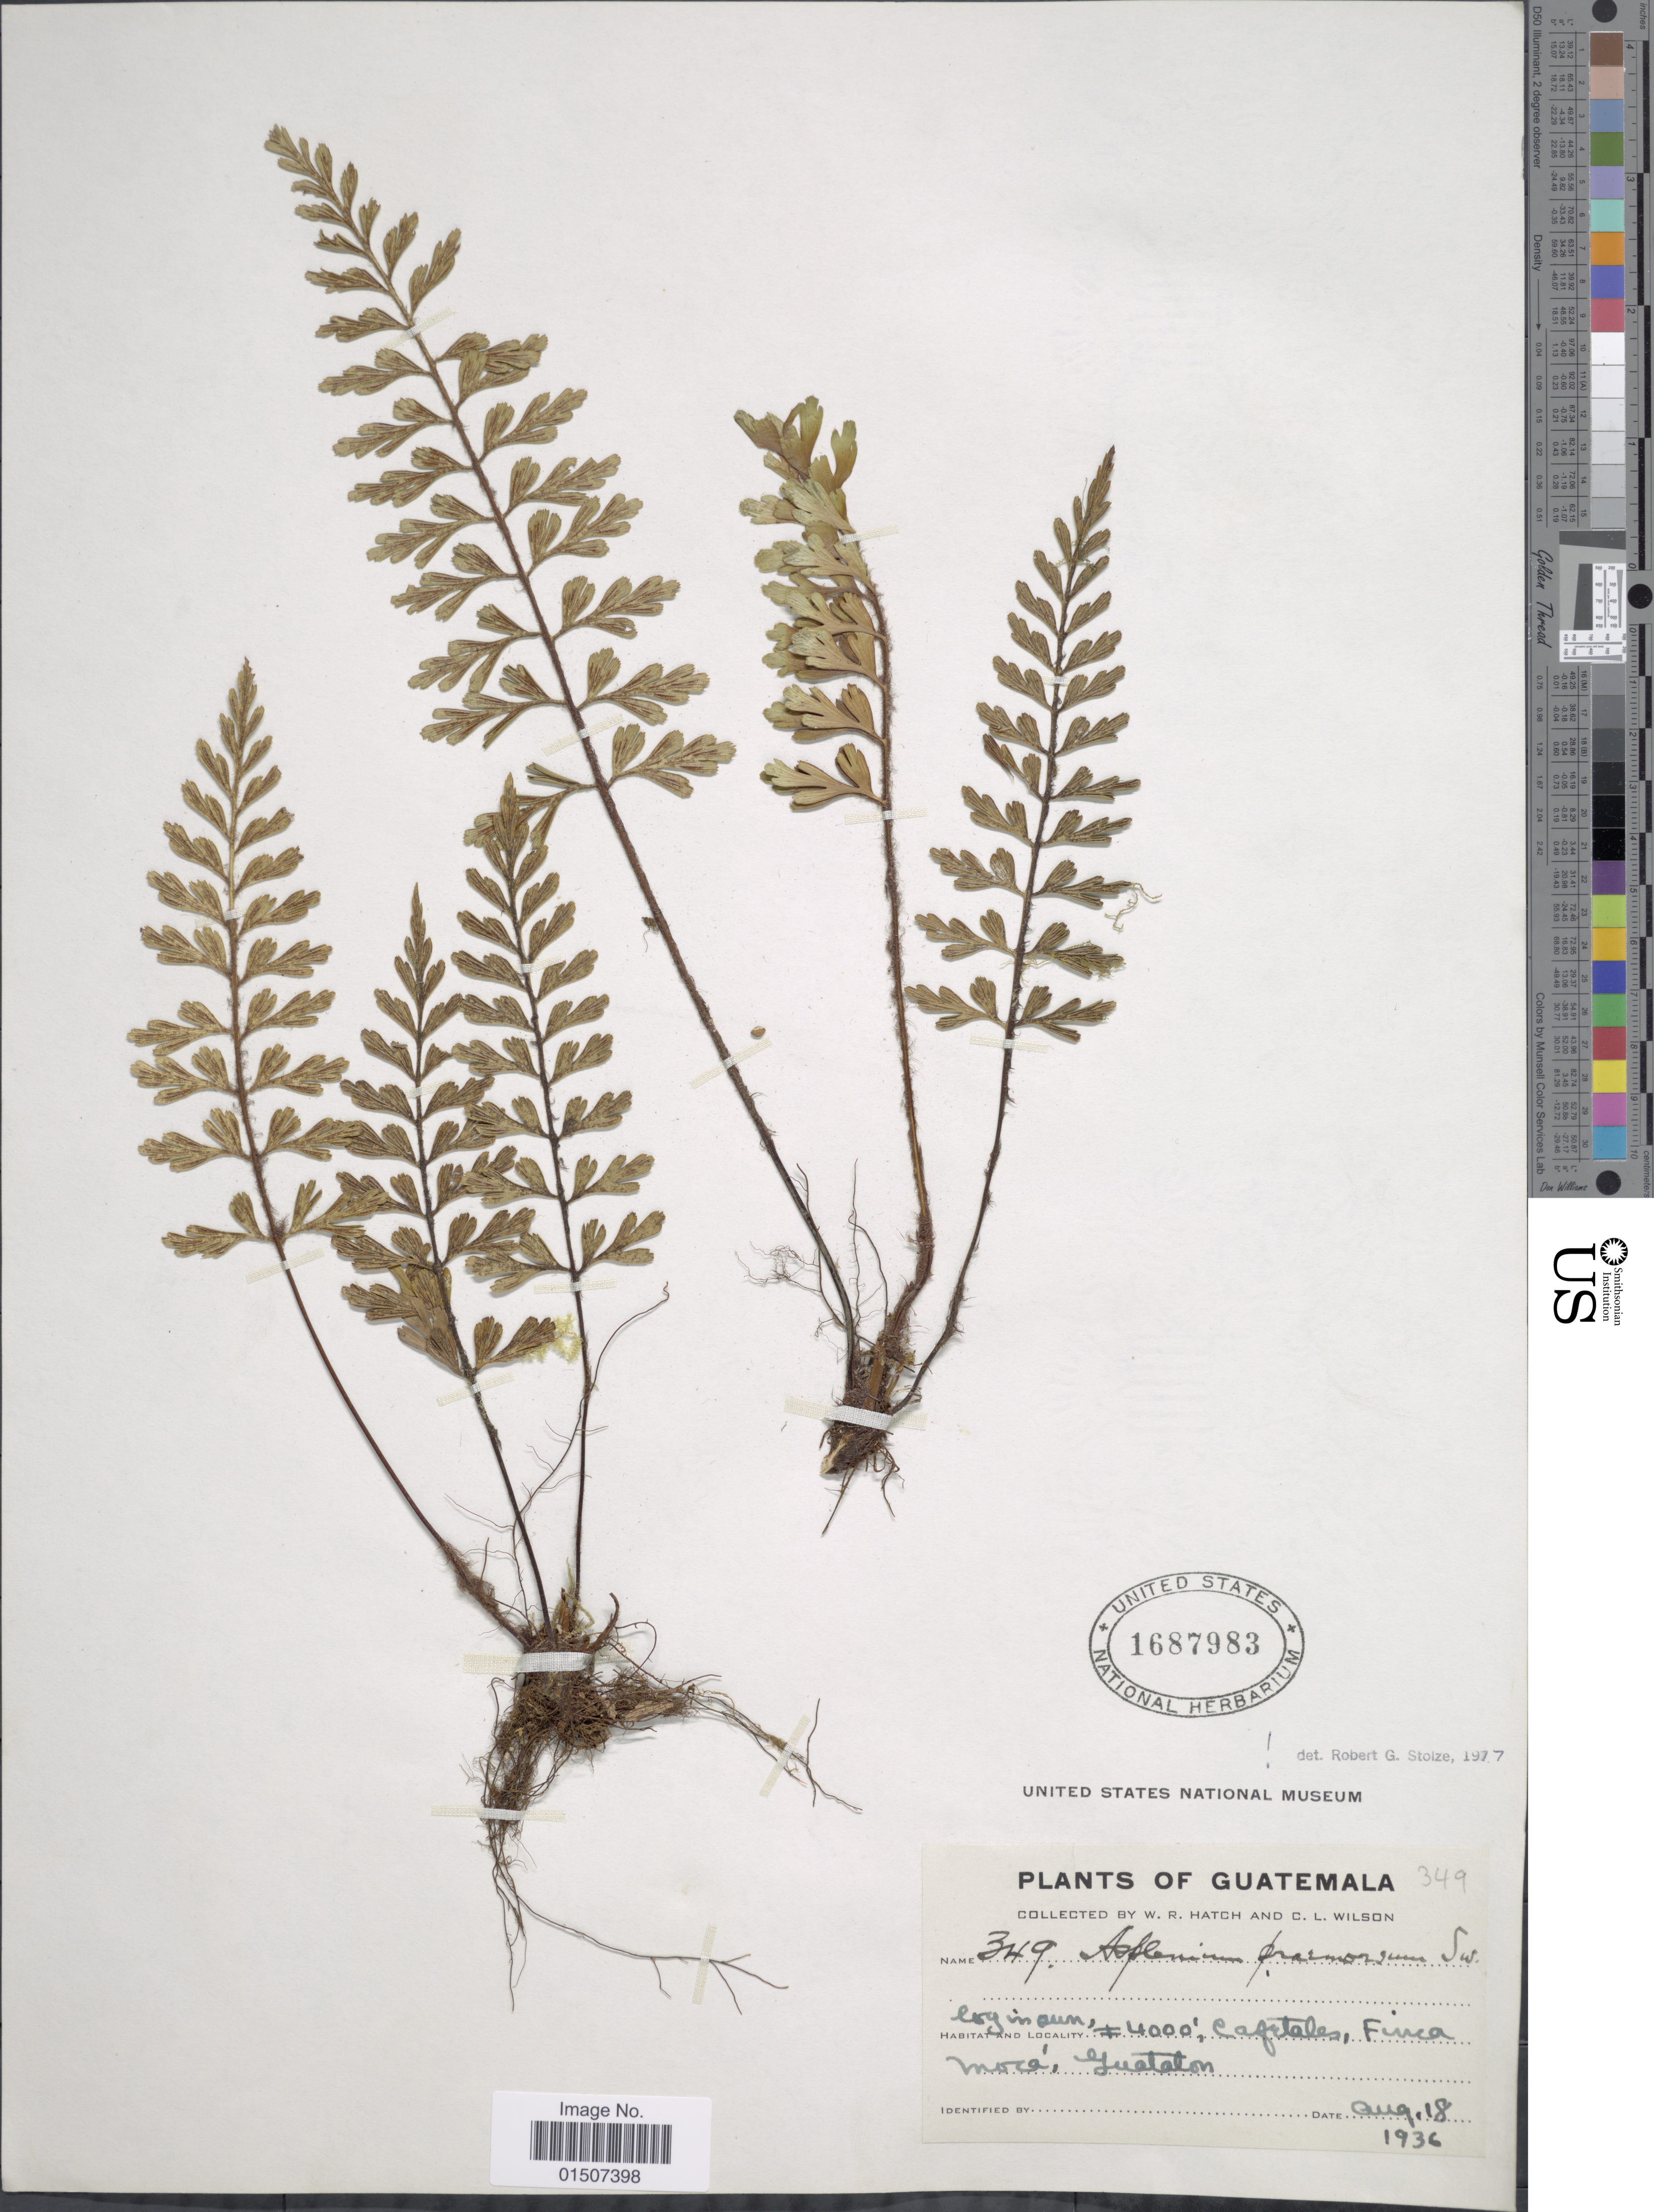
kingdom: Plantae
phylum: Tracheophyta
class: Polypodiopsida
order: Polypodiales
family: Aspleniaceae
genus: Asplenium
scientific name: Asplenium praemorsum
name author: Sw.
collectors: W. Hatch & C. L. Wilson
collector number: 349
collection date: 1936-08-18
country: Guatemala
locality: Cafetales, Finca mocá, Guatalon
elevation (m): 1219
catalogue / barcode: US 1687983